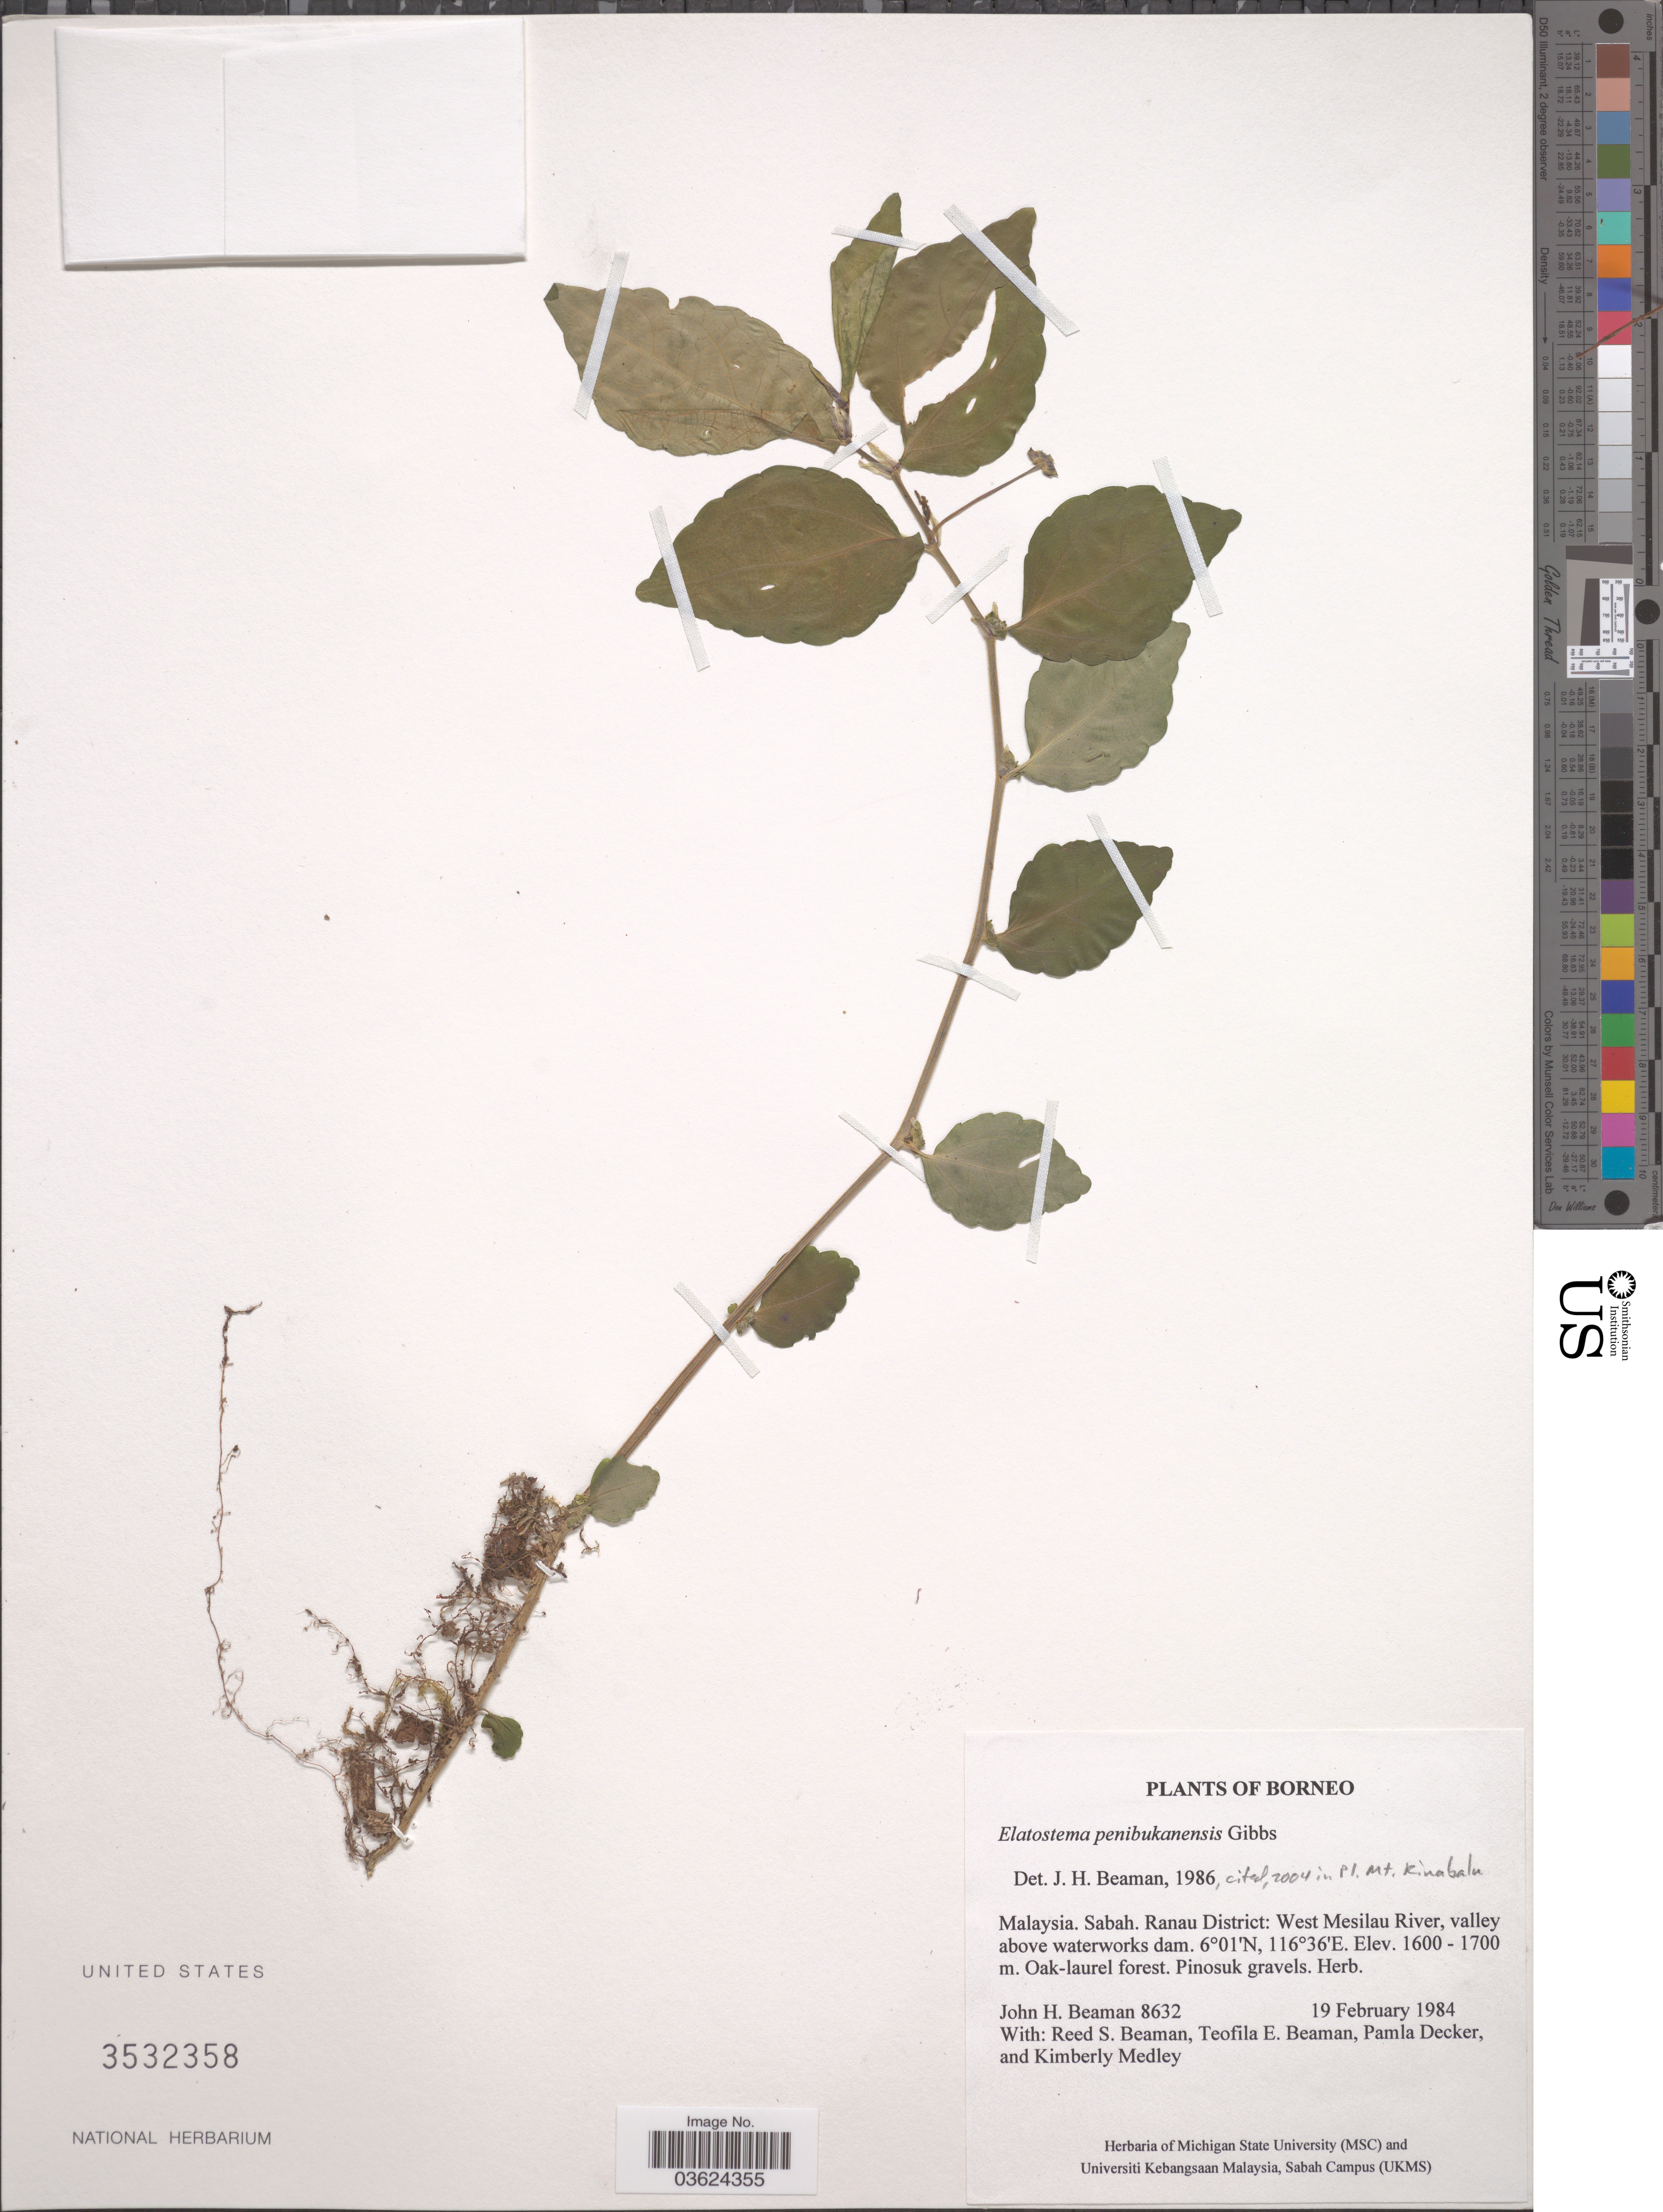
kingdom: Plantae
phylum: Tracheophyta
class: Magnoliopsida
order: Rosales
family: Urticaceae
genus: Elatostema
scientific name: Elatostema penibukanense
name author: Gibbs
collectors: J. H. Beaman, R. S. Beaman, T. E. Beaman, P. Decker & K. Medley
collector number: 8632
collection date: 1984-02-19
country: Malaysia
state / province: Sabah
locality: Ranau District: West Mesilau River, valley above waterworks dam.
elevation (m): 1600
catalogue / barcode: US 3532358